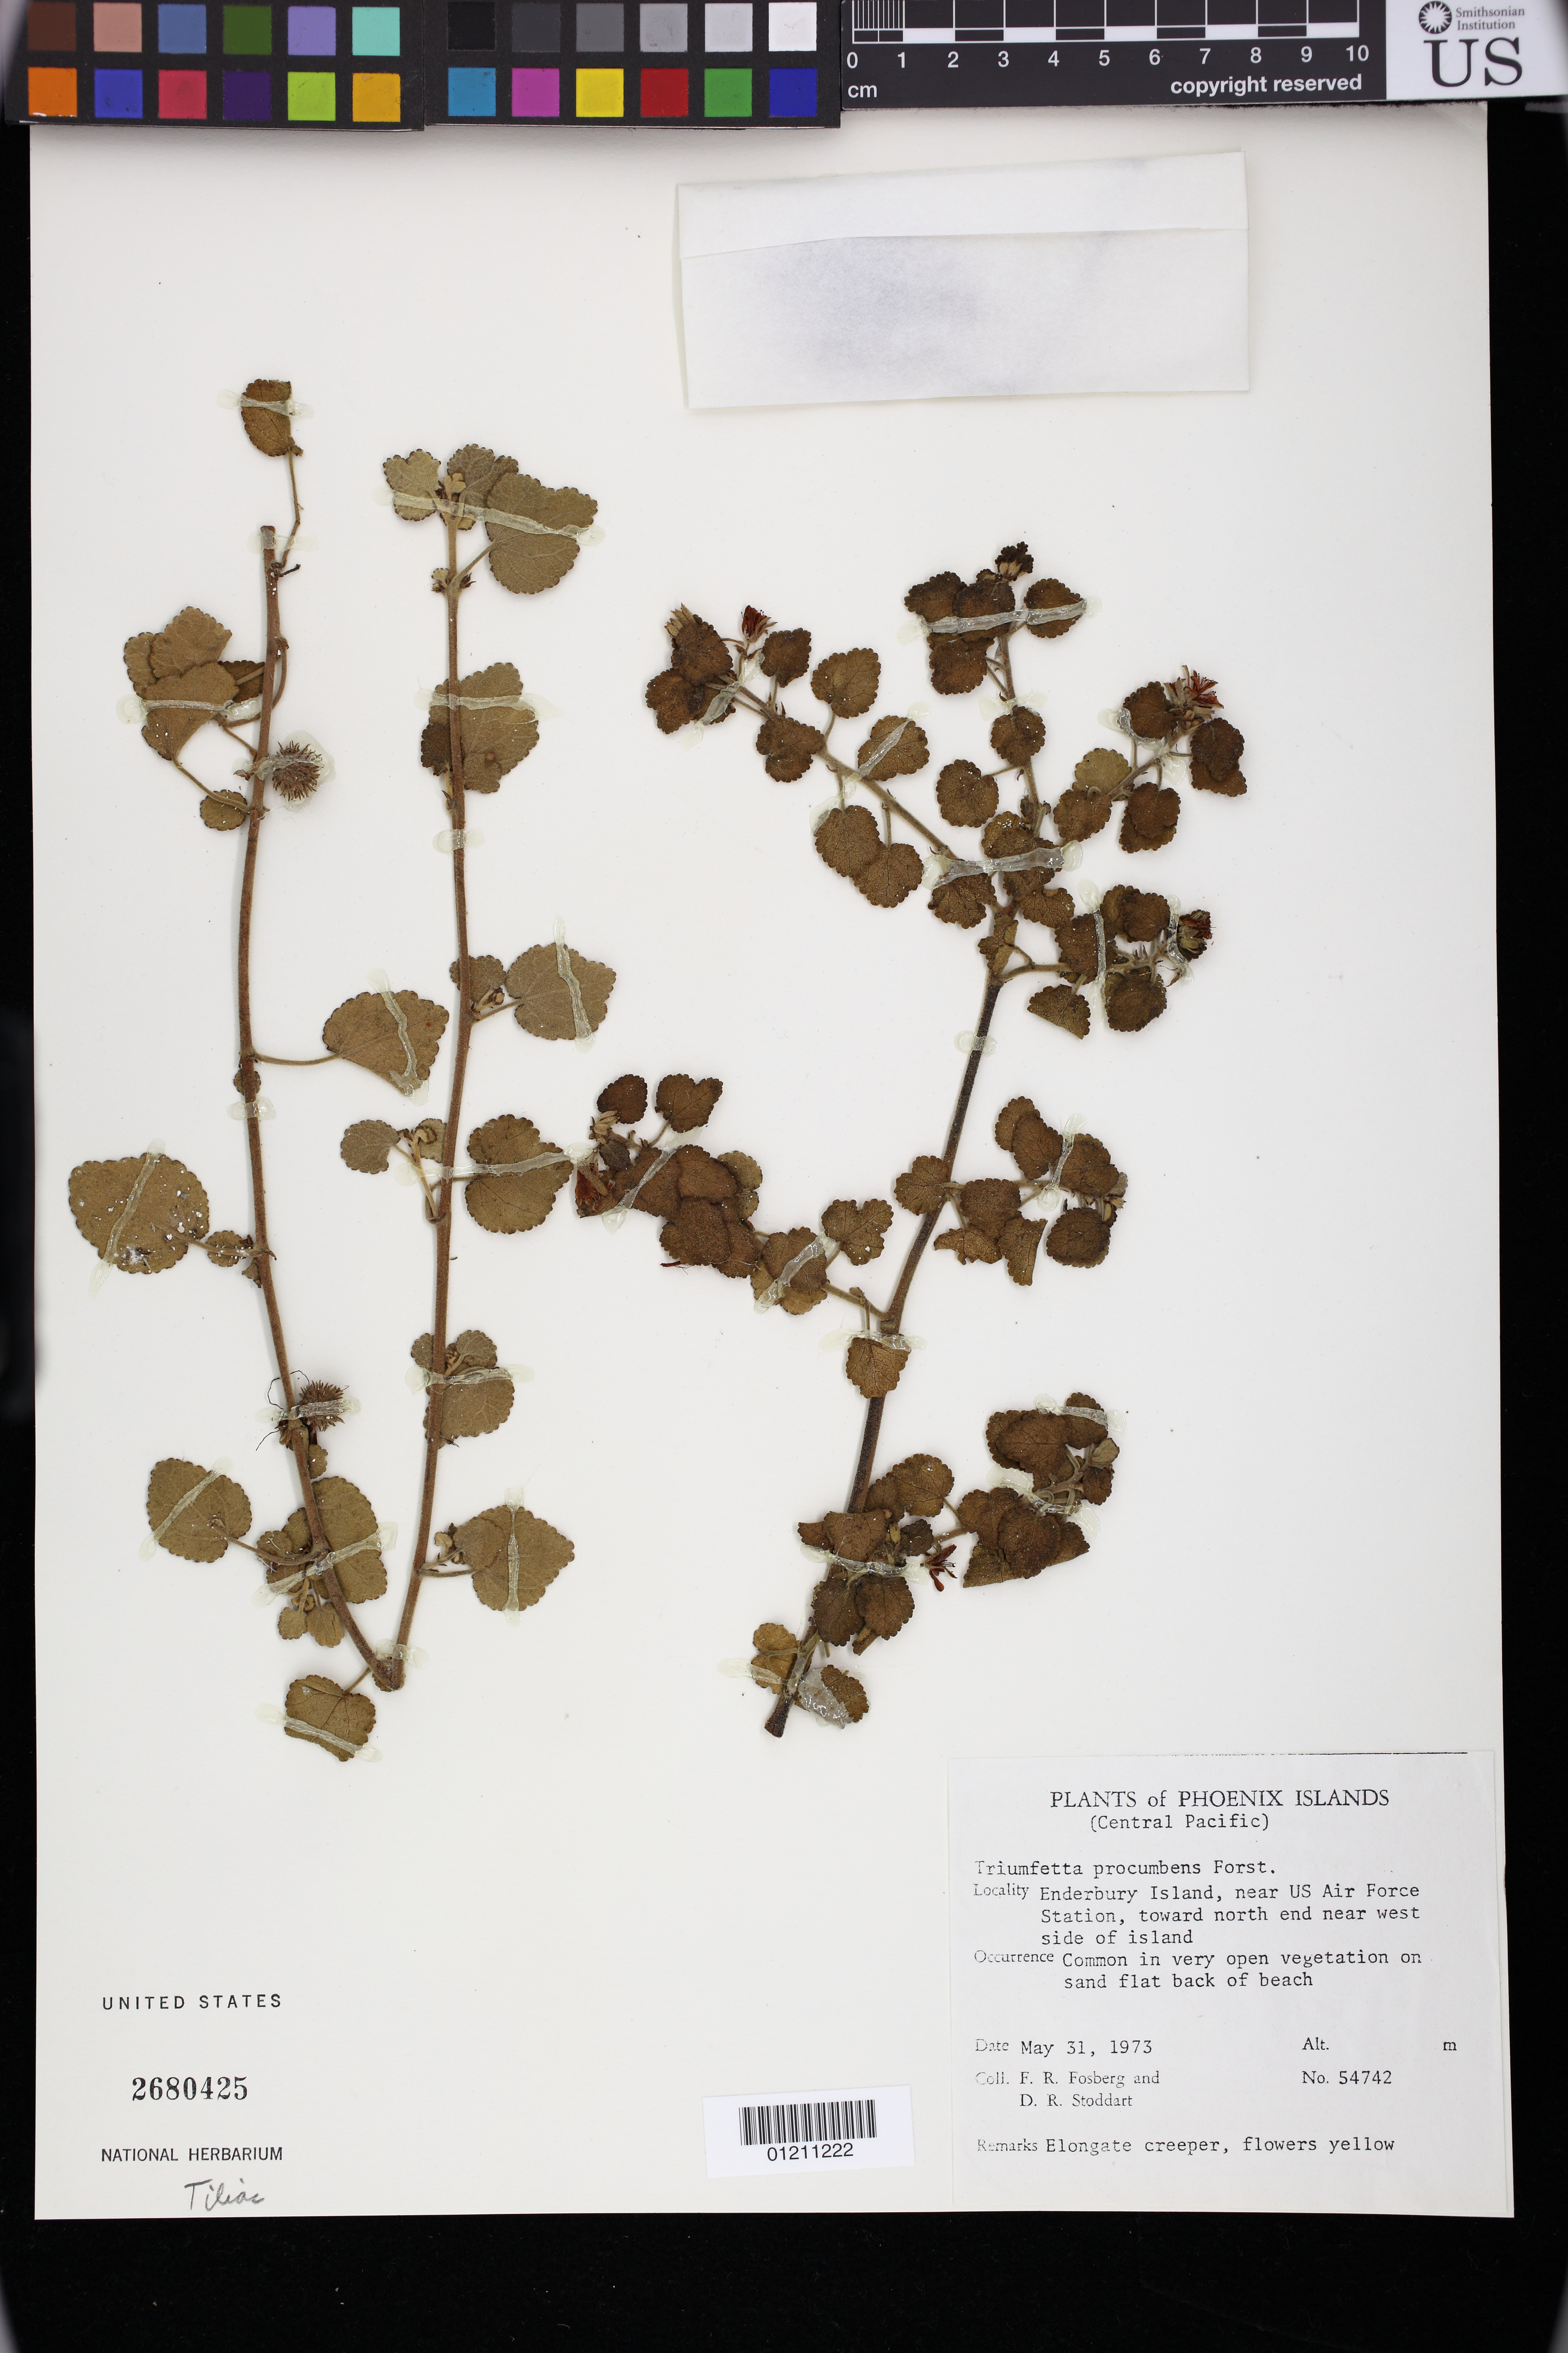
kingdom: Plantae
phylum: Tracheophyta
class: Magnoliopsida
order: Malvales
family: Malvaceae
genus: Triumfetta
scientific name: Triumfetta procumbens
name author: G. Forst.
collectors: F. R. Fosberg & D. R. Stoddart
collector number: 54742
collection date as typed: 31 May 1973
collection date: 1973-05-31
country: Kiribati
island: Enderbury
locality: Enderbury Island, near US Air Force Station, toward north end near west side of island.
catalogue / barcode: US 2680425